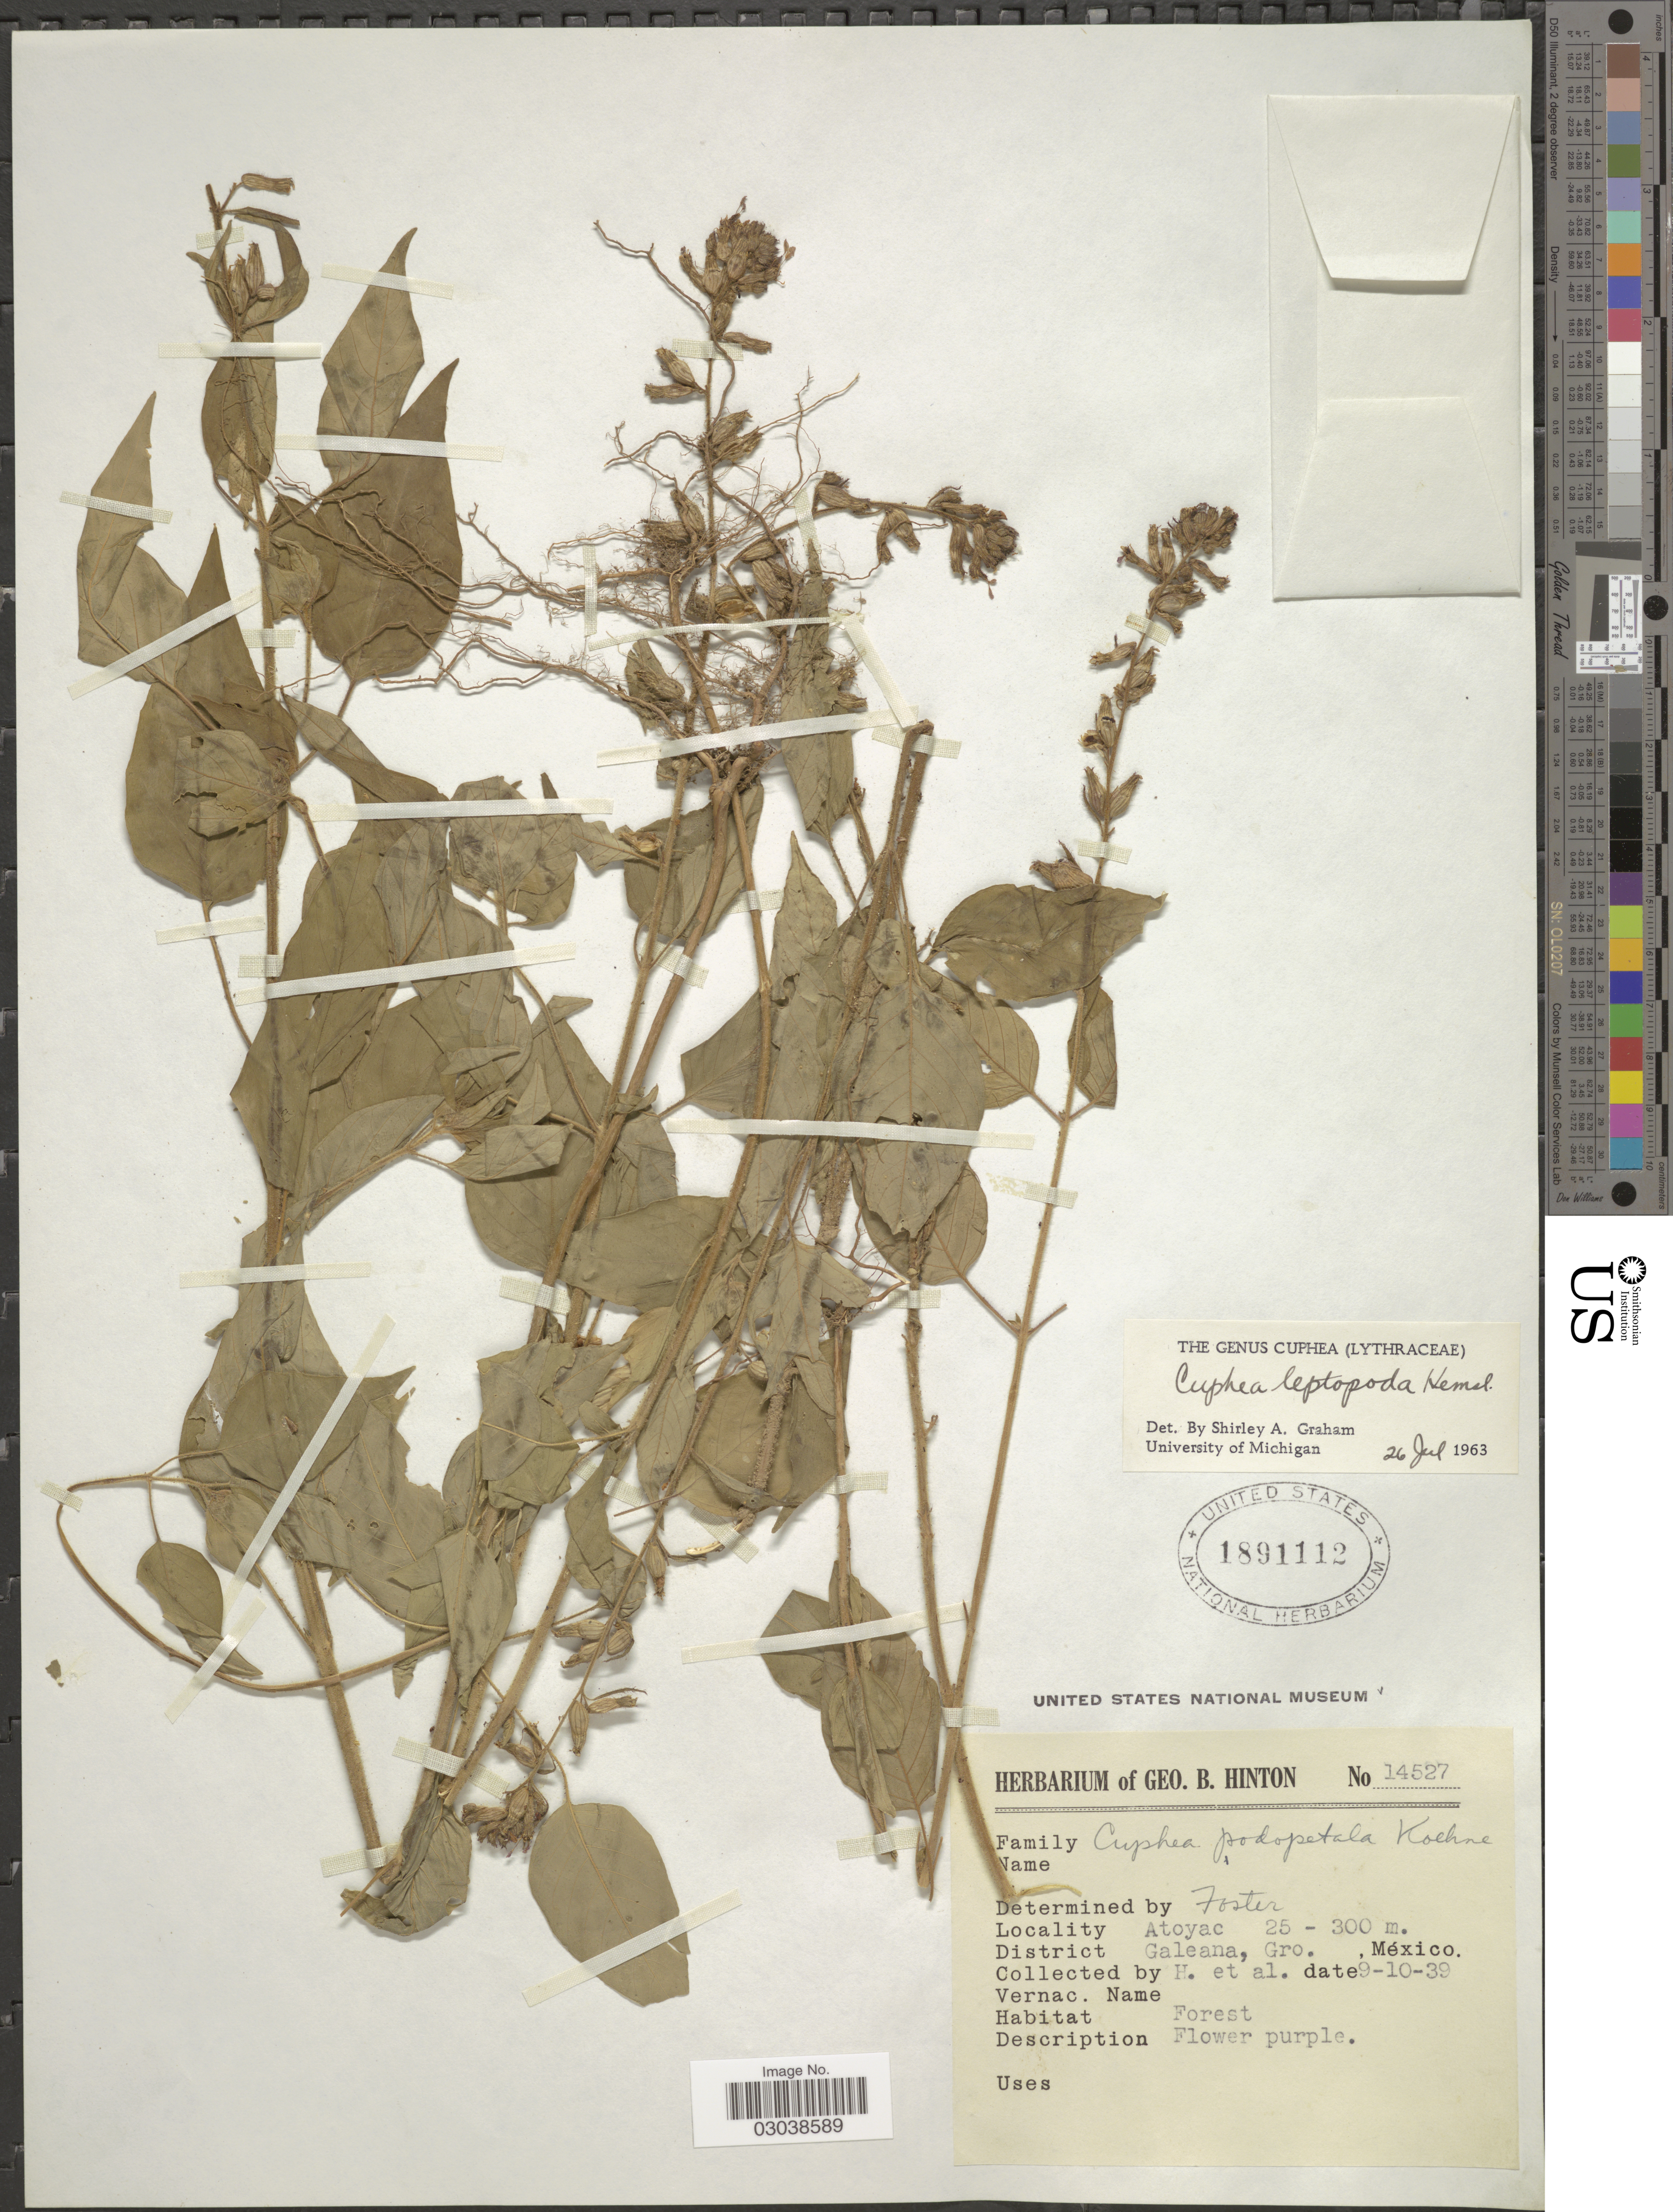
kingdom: Plantae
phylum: Tracheophyta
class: Magnoliopsida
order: Myrtales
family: Lythraceae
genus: Cuphea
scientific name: Cuphea leptopoda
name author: Hemsl.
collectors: G. B. Hinton & et al.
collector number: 14527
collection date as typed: Transcribed d/m/y: 9/10/39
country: Mexico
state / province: Guerrero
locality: Atoyac, District Galeana, Gro.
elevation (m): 250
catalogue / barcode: US 1891112